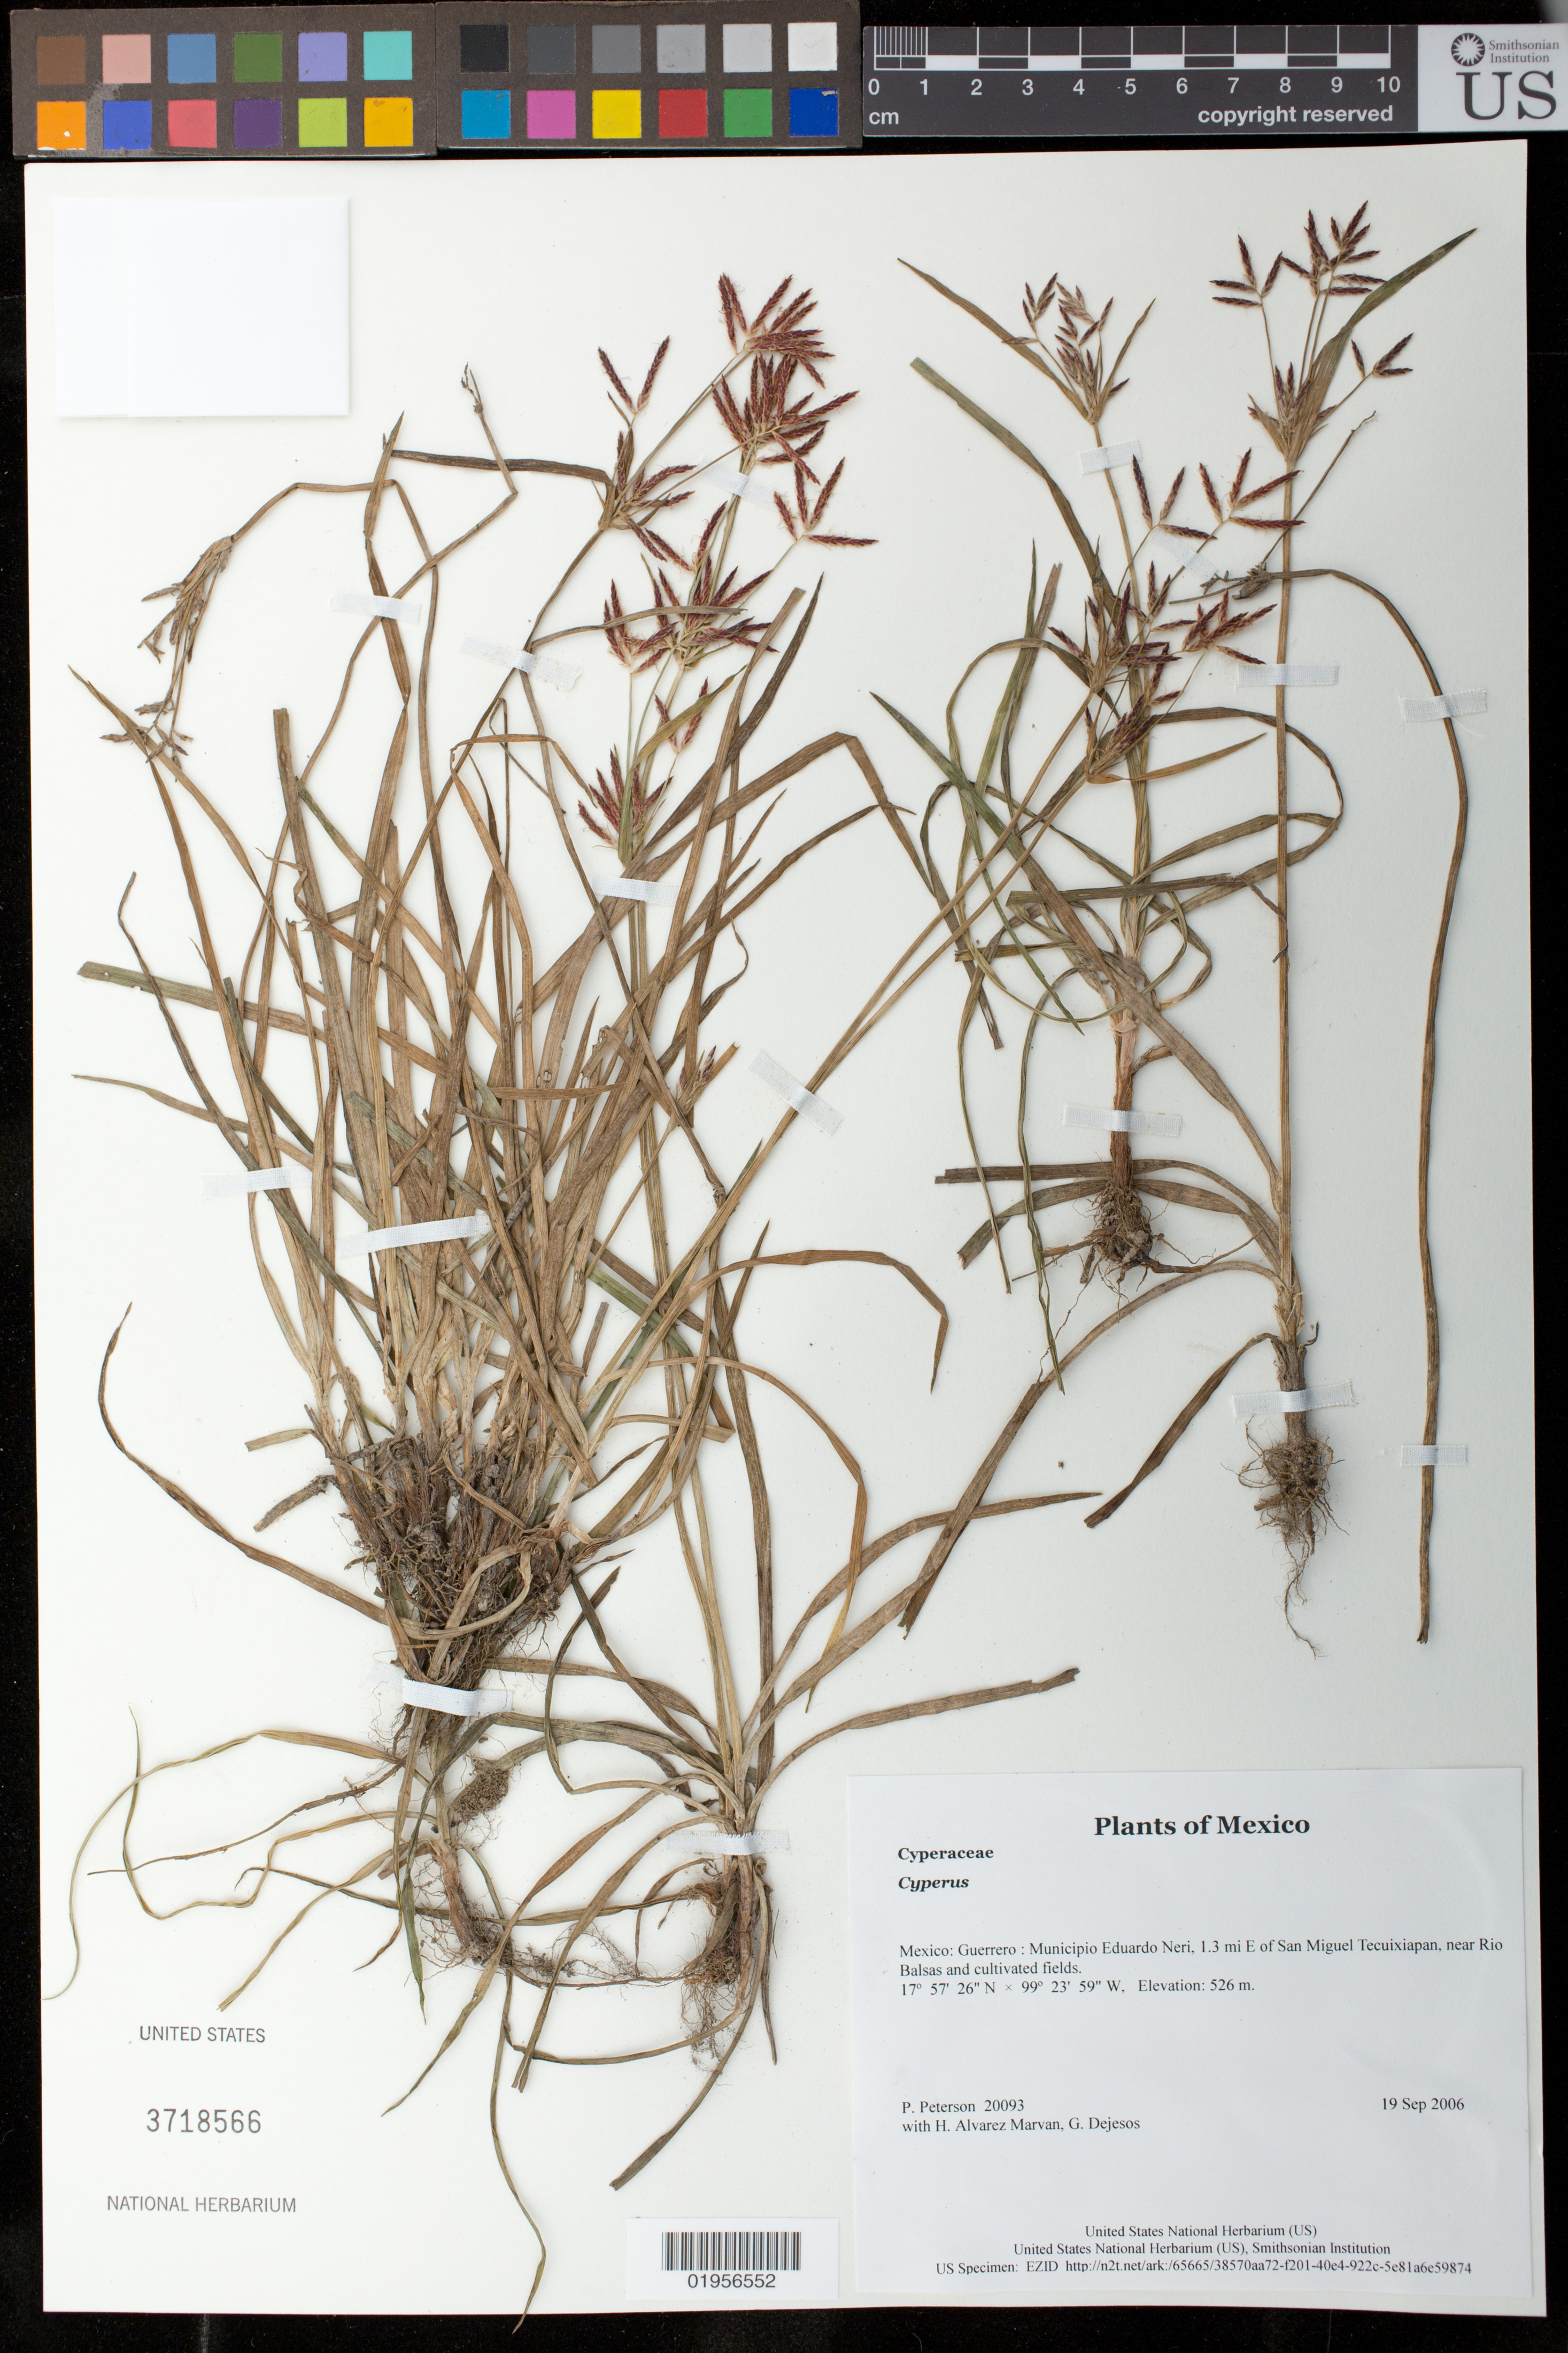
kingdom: Plantae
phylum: Tracheophyta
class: Liliopsida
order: Poales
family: Cyperaceae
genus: Cyperus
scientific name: Cyperus rotundus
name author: L.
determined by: Strong, Mark T., (BOT), Smithsonian Institution - National Museum of Natural History (UNITED STATES)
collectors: P. M. Peterson, H. Alvarez Marvan & G. Dejesos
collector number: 20093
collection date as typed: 19 Sep 2006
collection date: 2006-09-19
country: Mexico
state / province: Guerrero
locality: Municipio Eduardo Neri, 1.3 mi E of San Miguel Tecuixiapan, near Rio Balsas and cultivated fields.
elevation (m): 526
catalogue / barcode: US 3718566